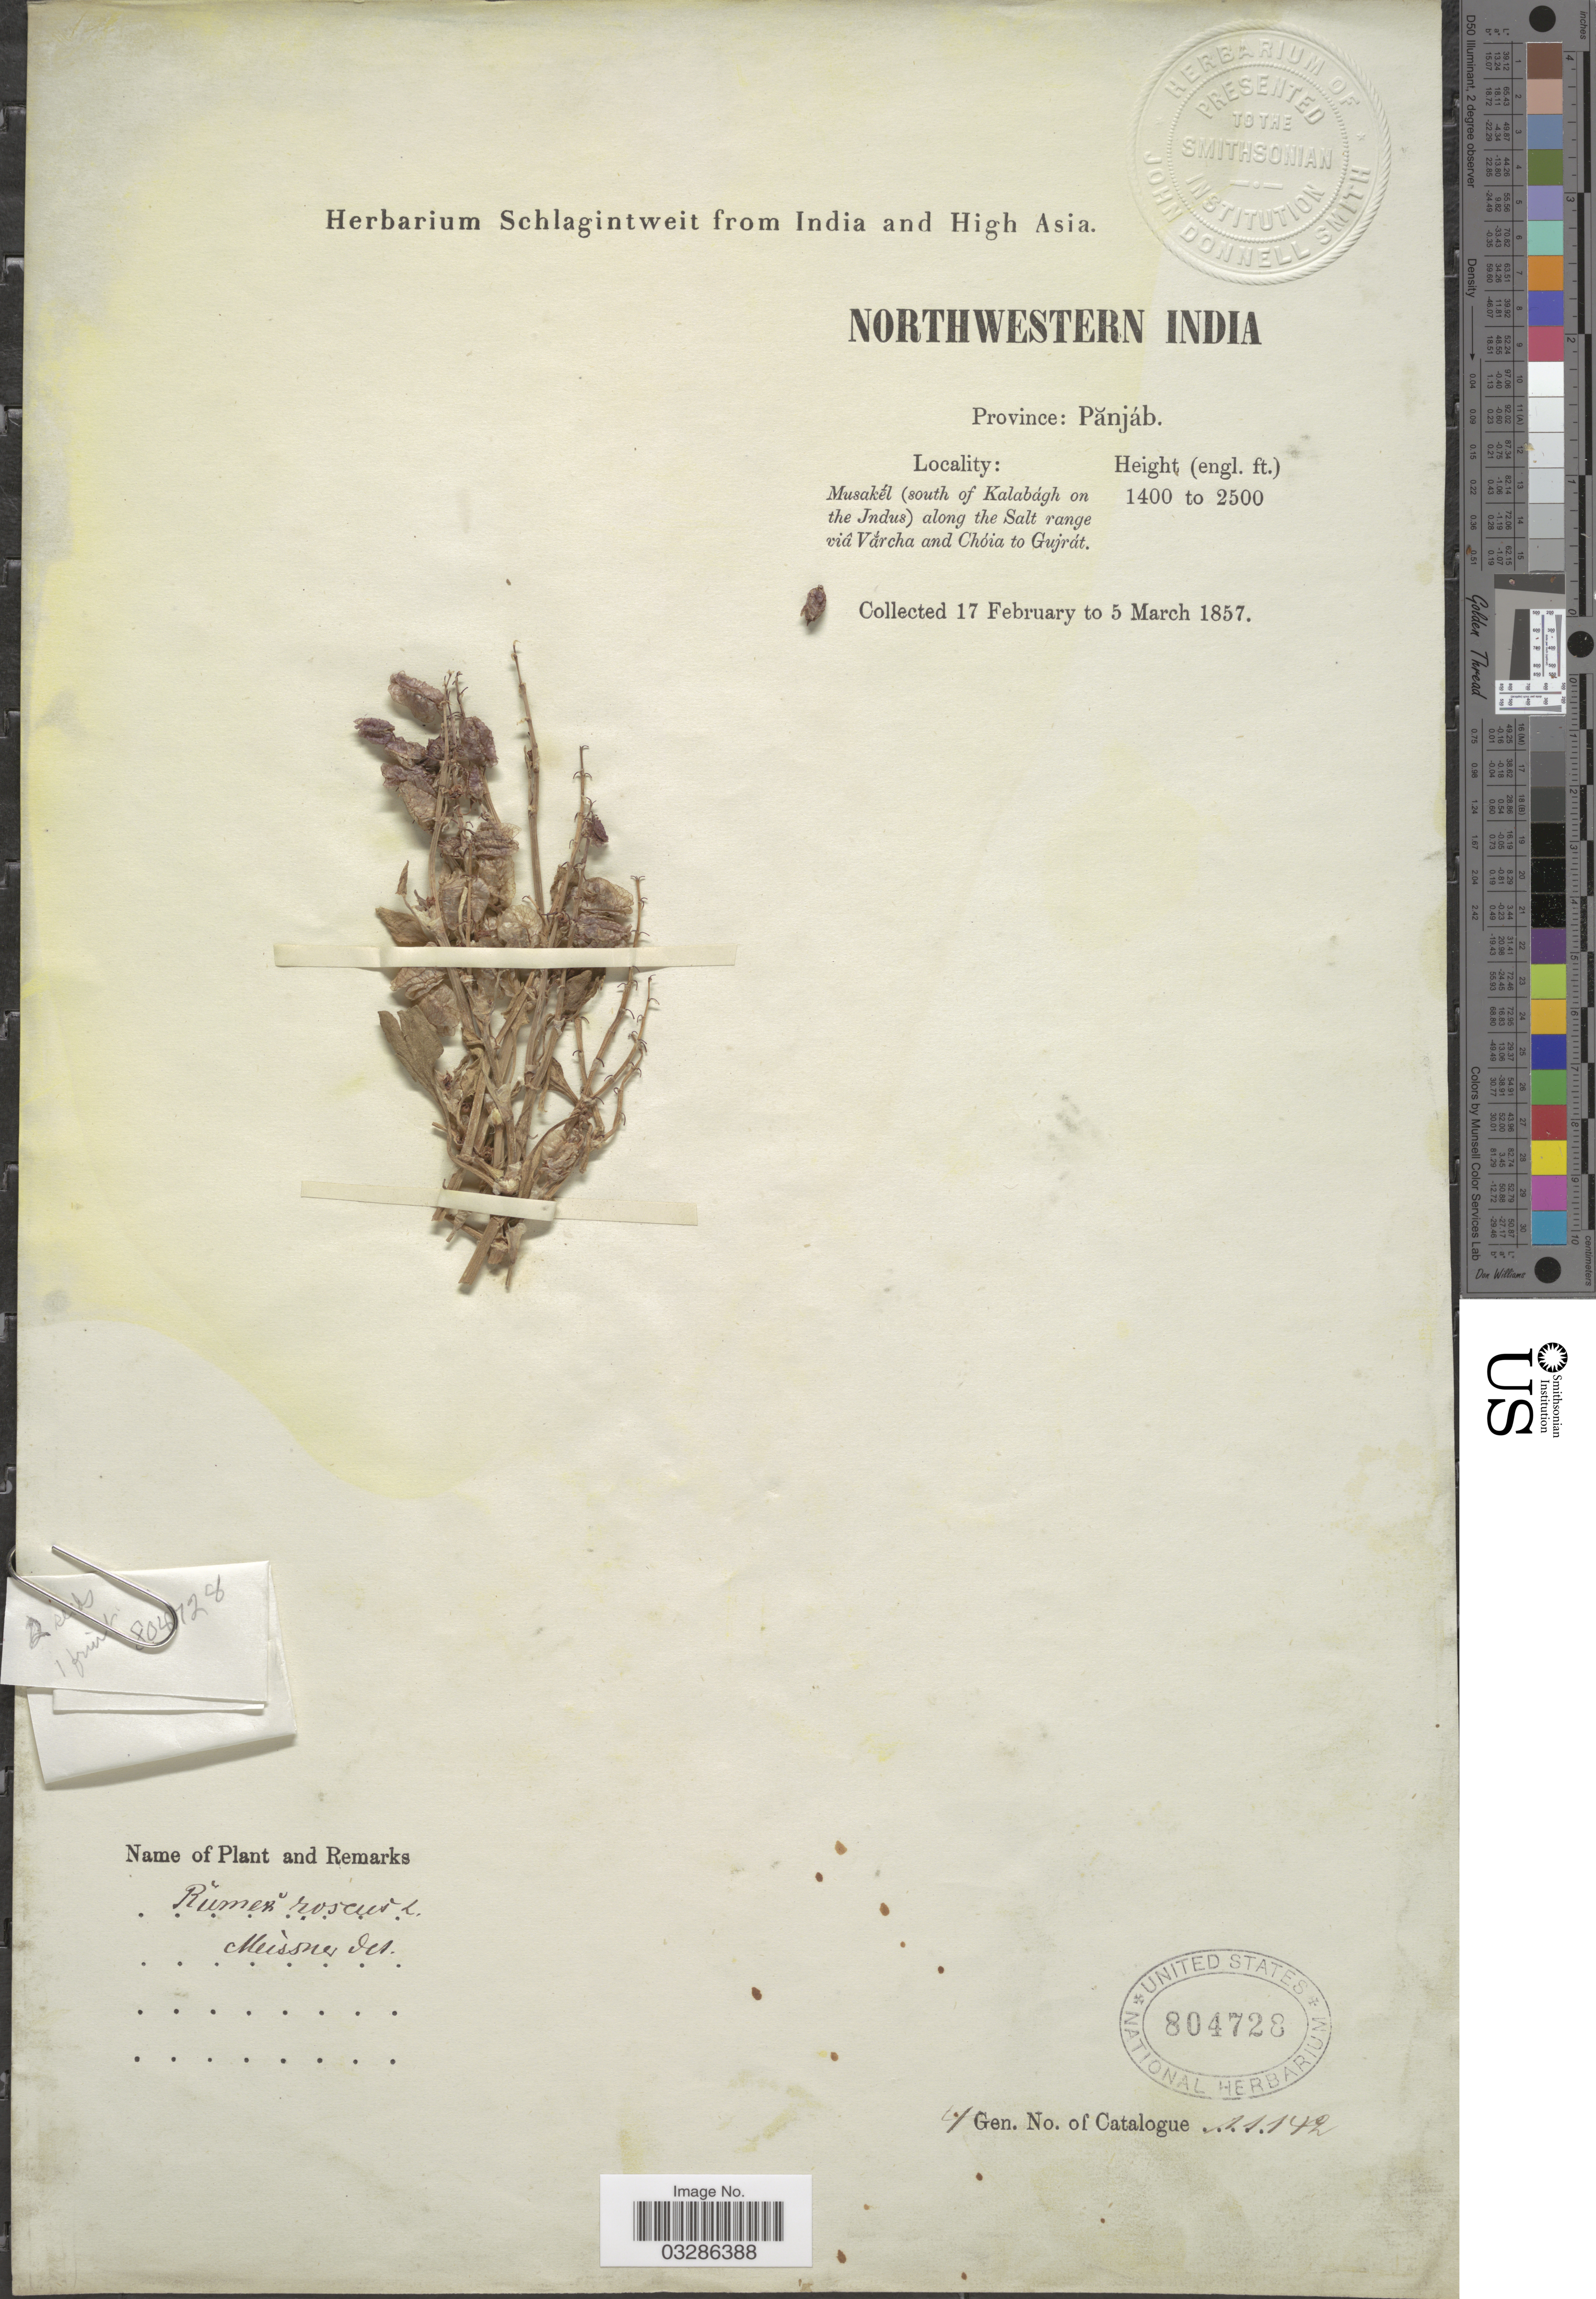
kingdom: Plantae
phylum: Tracheophyta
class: Magnoliopsida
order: Caryophyllales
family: Polygonaceae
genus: Rumex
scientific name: Rumex roseus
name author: L.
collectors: ex herb. Schlagintweit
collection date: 1857-02-17/1857-03-05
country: India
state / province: Punjab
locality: Northwestern India. Musakél (south of Kalabágh on the Indus) along the Salt range viâ Várcha and Chóia to Gujrát.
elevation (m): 427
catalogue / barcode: US 804728